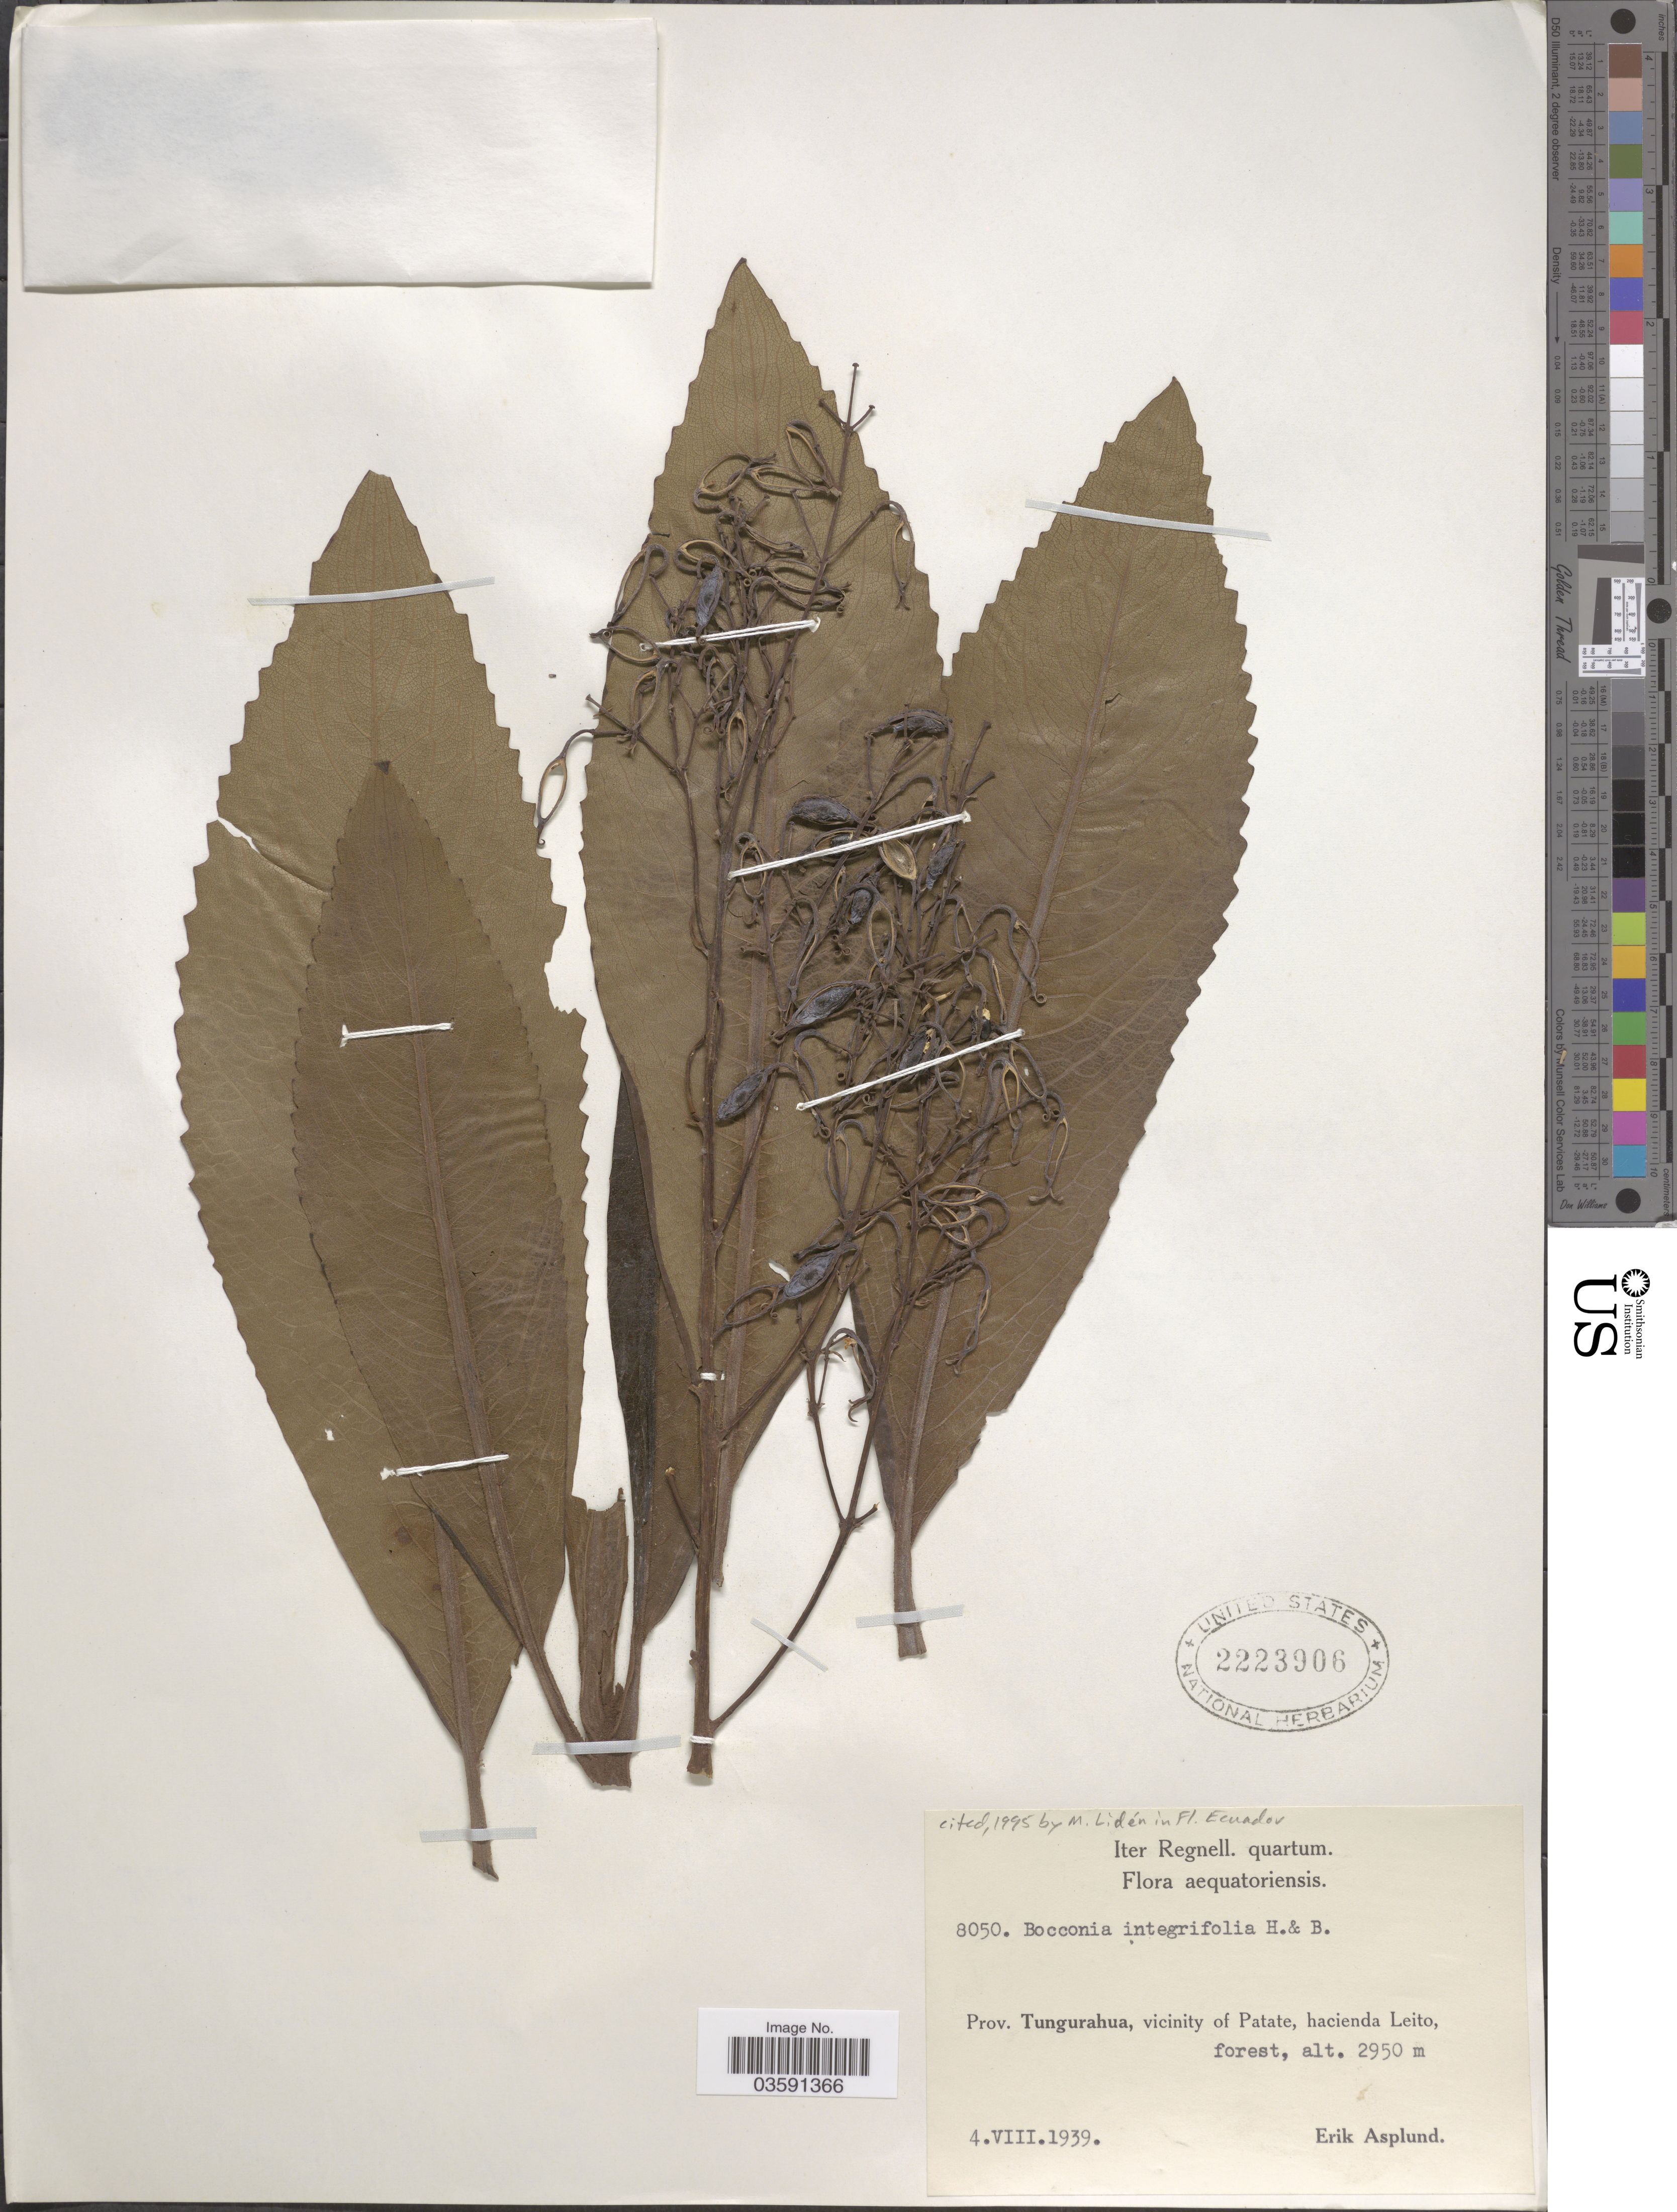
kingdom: Plantae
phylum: Tracheophyta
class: Magnoliopsida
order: Ranunculales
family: Papaveraceae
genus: Bocconia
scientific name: Bocconia integrifolia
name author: Bonpl.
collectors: E. Asplund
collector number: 8050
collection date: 1939-08-04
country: Ecuador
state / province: Tungurahua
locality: Vicinity of Patate, hacienda Leito.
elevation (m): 2950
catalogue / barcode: US 2223906